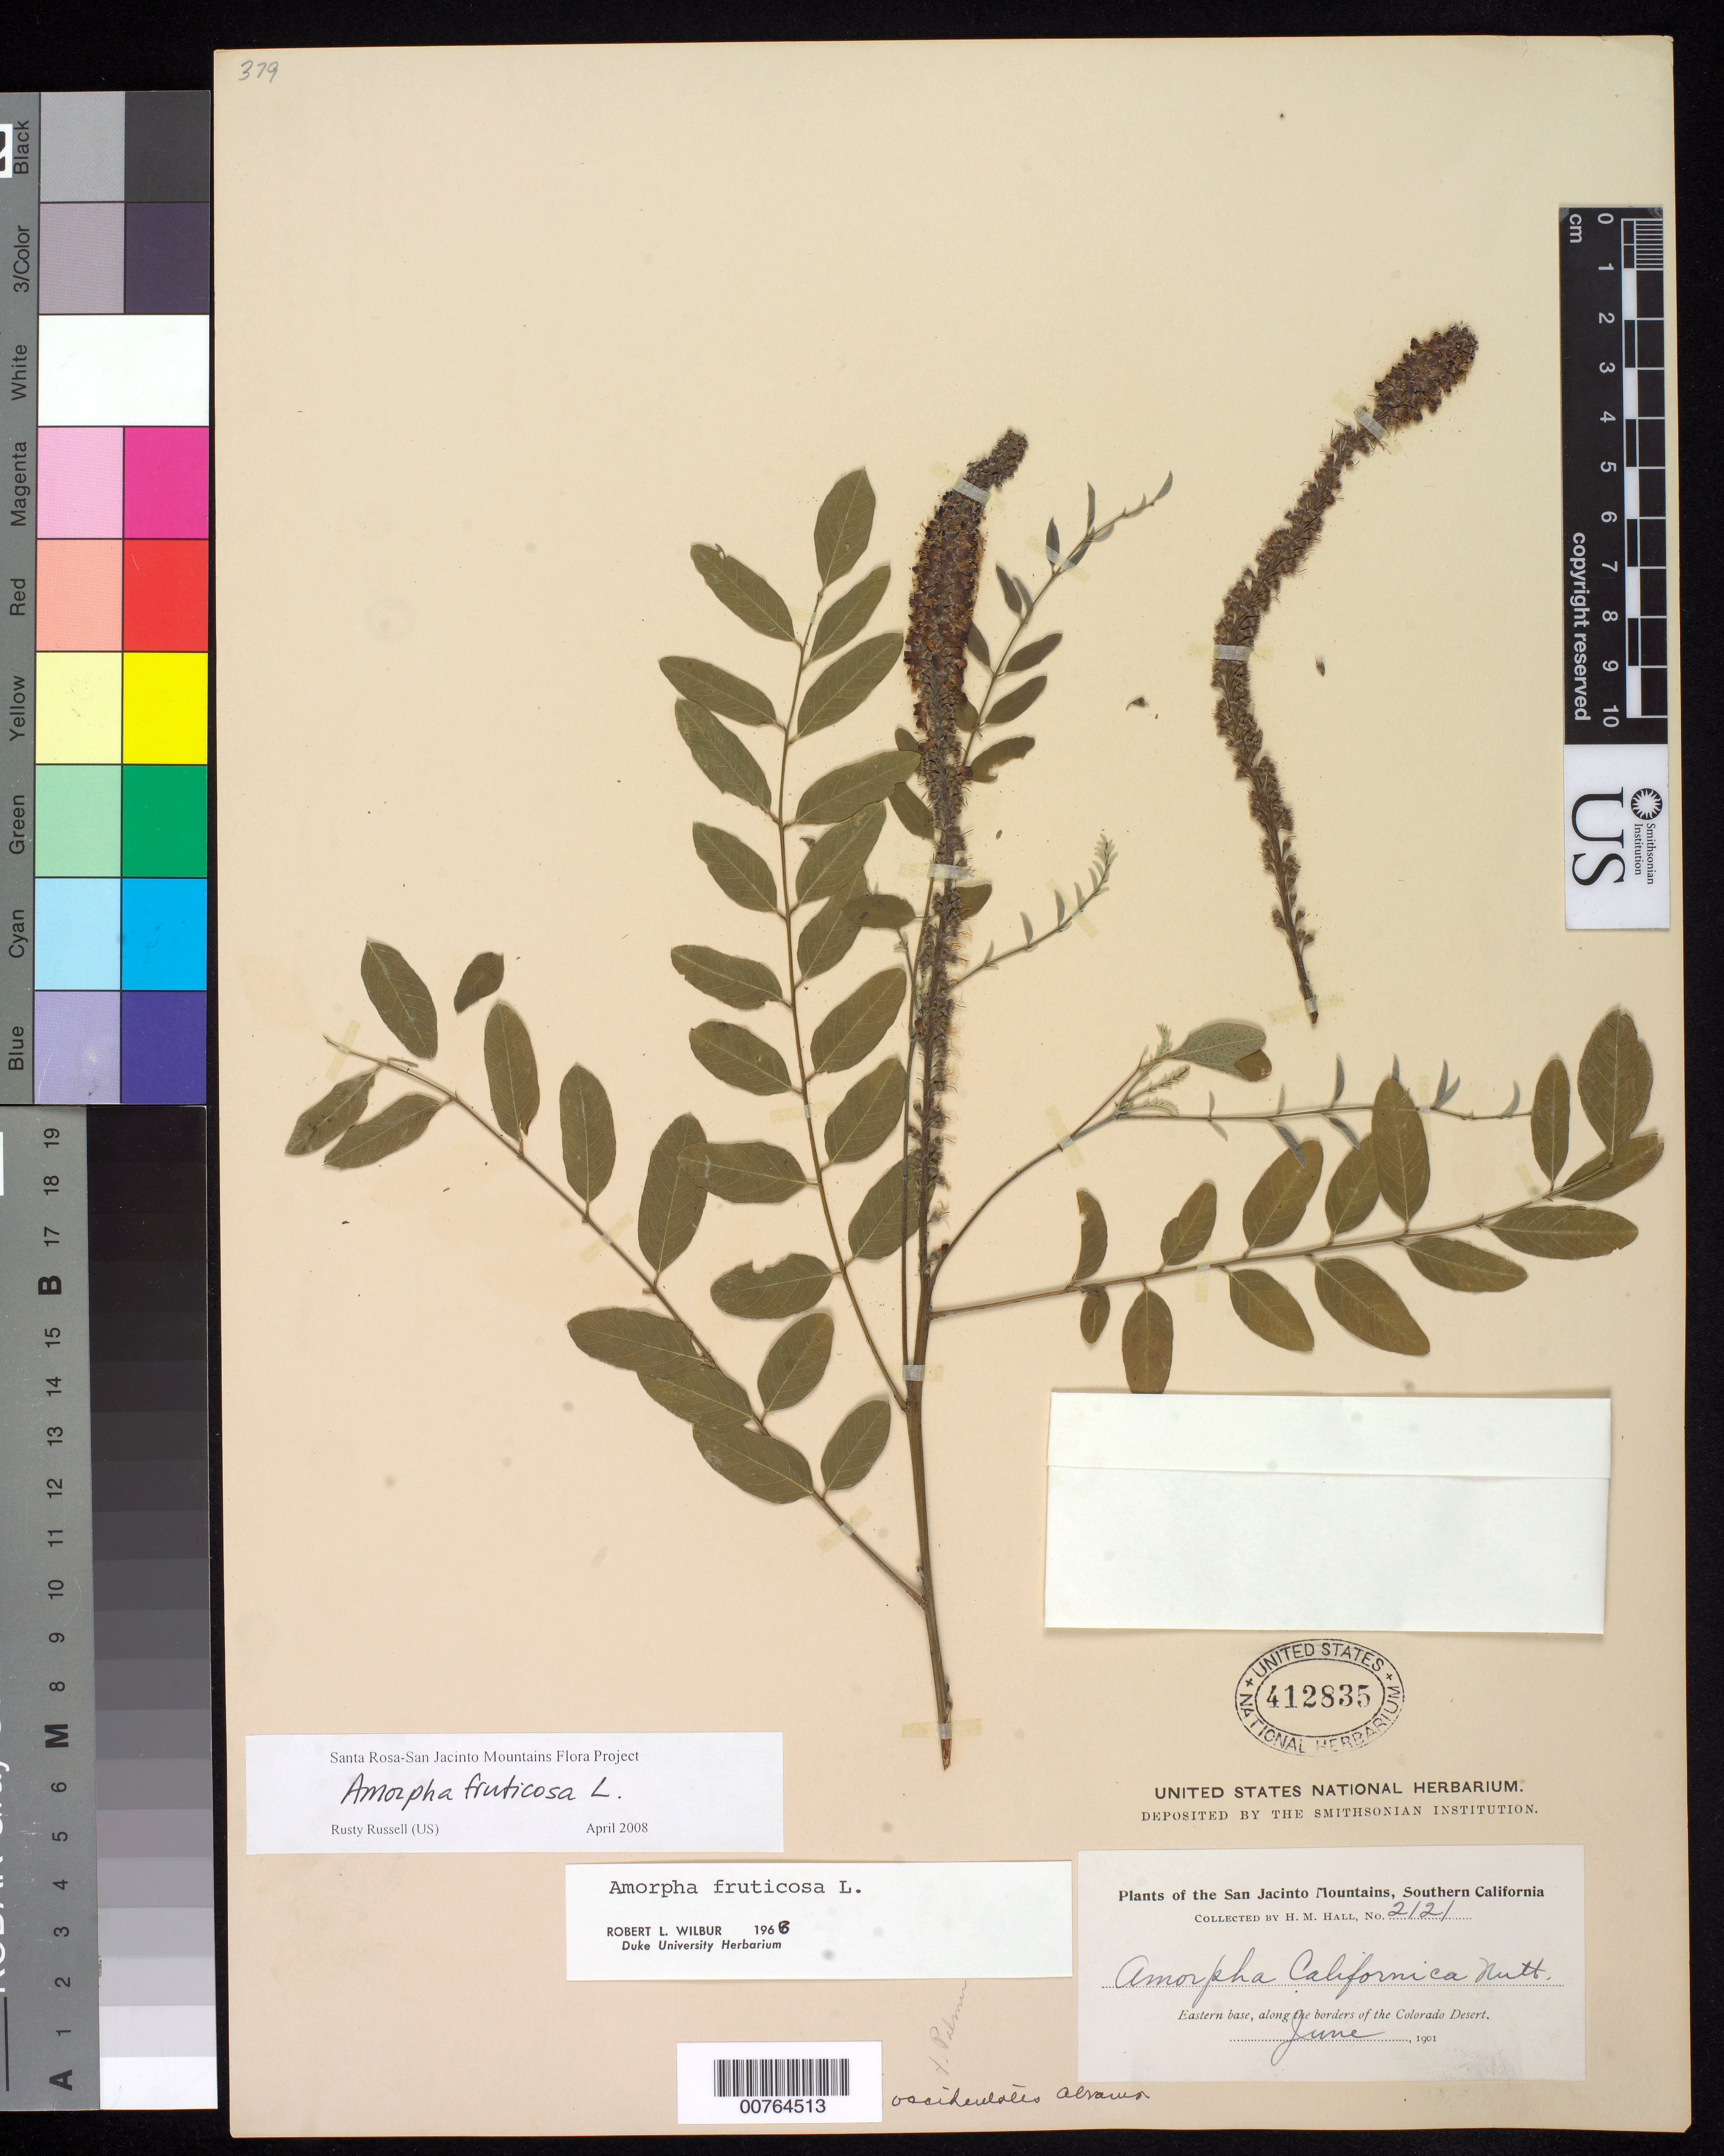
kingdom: Plantae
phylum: Tracheophyta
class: Magnoliopsida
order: Fabales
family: Fabaceae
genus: Amorpha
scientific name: Amorpha fruticosa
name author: L.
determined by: Wilbur, R. L.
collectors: H. M. Hall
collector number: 2121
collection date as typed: Jun 1901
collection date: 1901-06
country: United States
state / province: California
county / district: Riverside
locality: San Jacinto Mountains, eastern base, border of Colorado Desert.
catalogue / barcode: US 412835